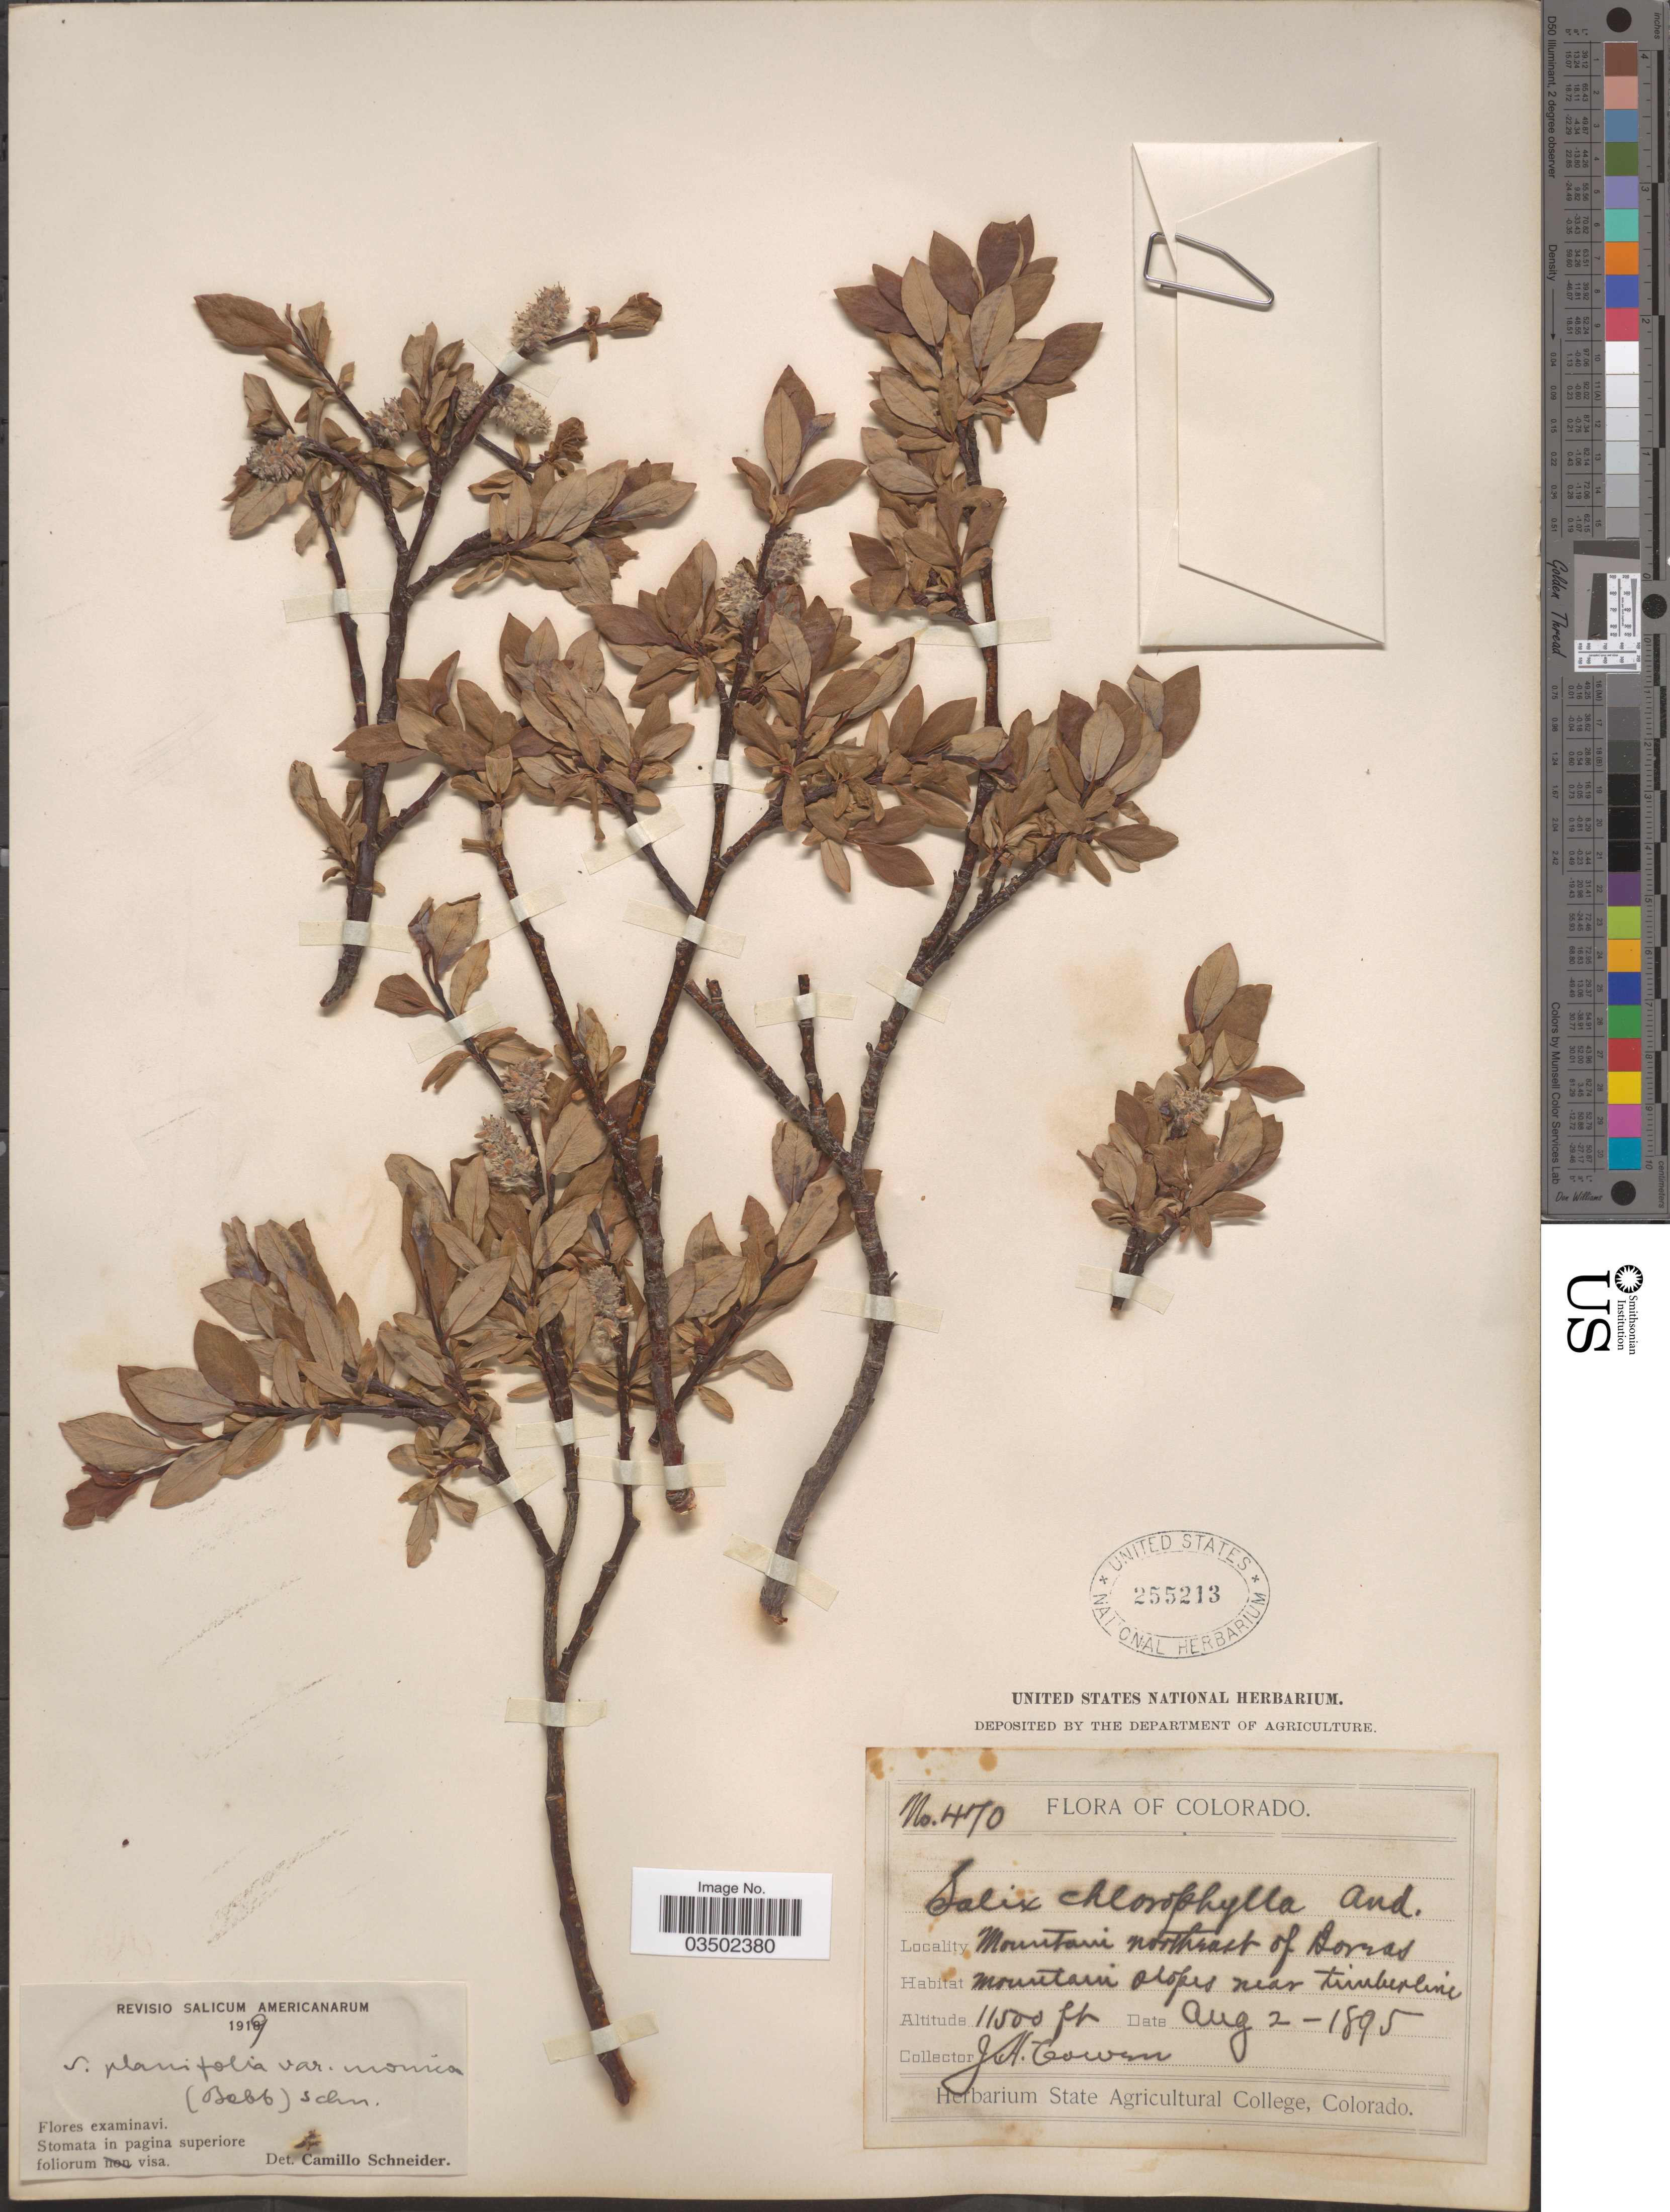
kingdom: Plantae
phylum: Tracheophyta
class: Magnoliopsida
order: Malpighiales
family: Salicaceae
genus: Salix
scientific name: Salix planifolia var. monica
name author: (Bebb) C.K. Schneid.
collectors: J. H. Cowen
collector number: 470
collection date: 1895-08-02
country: United States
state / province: Colorado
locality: Mountain northeast of Boreas. Mountain slopes near timberline.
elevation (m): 3505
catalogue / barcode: US 255213